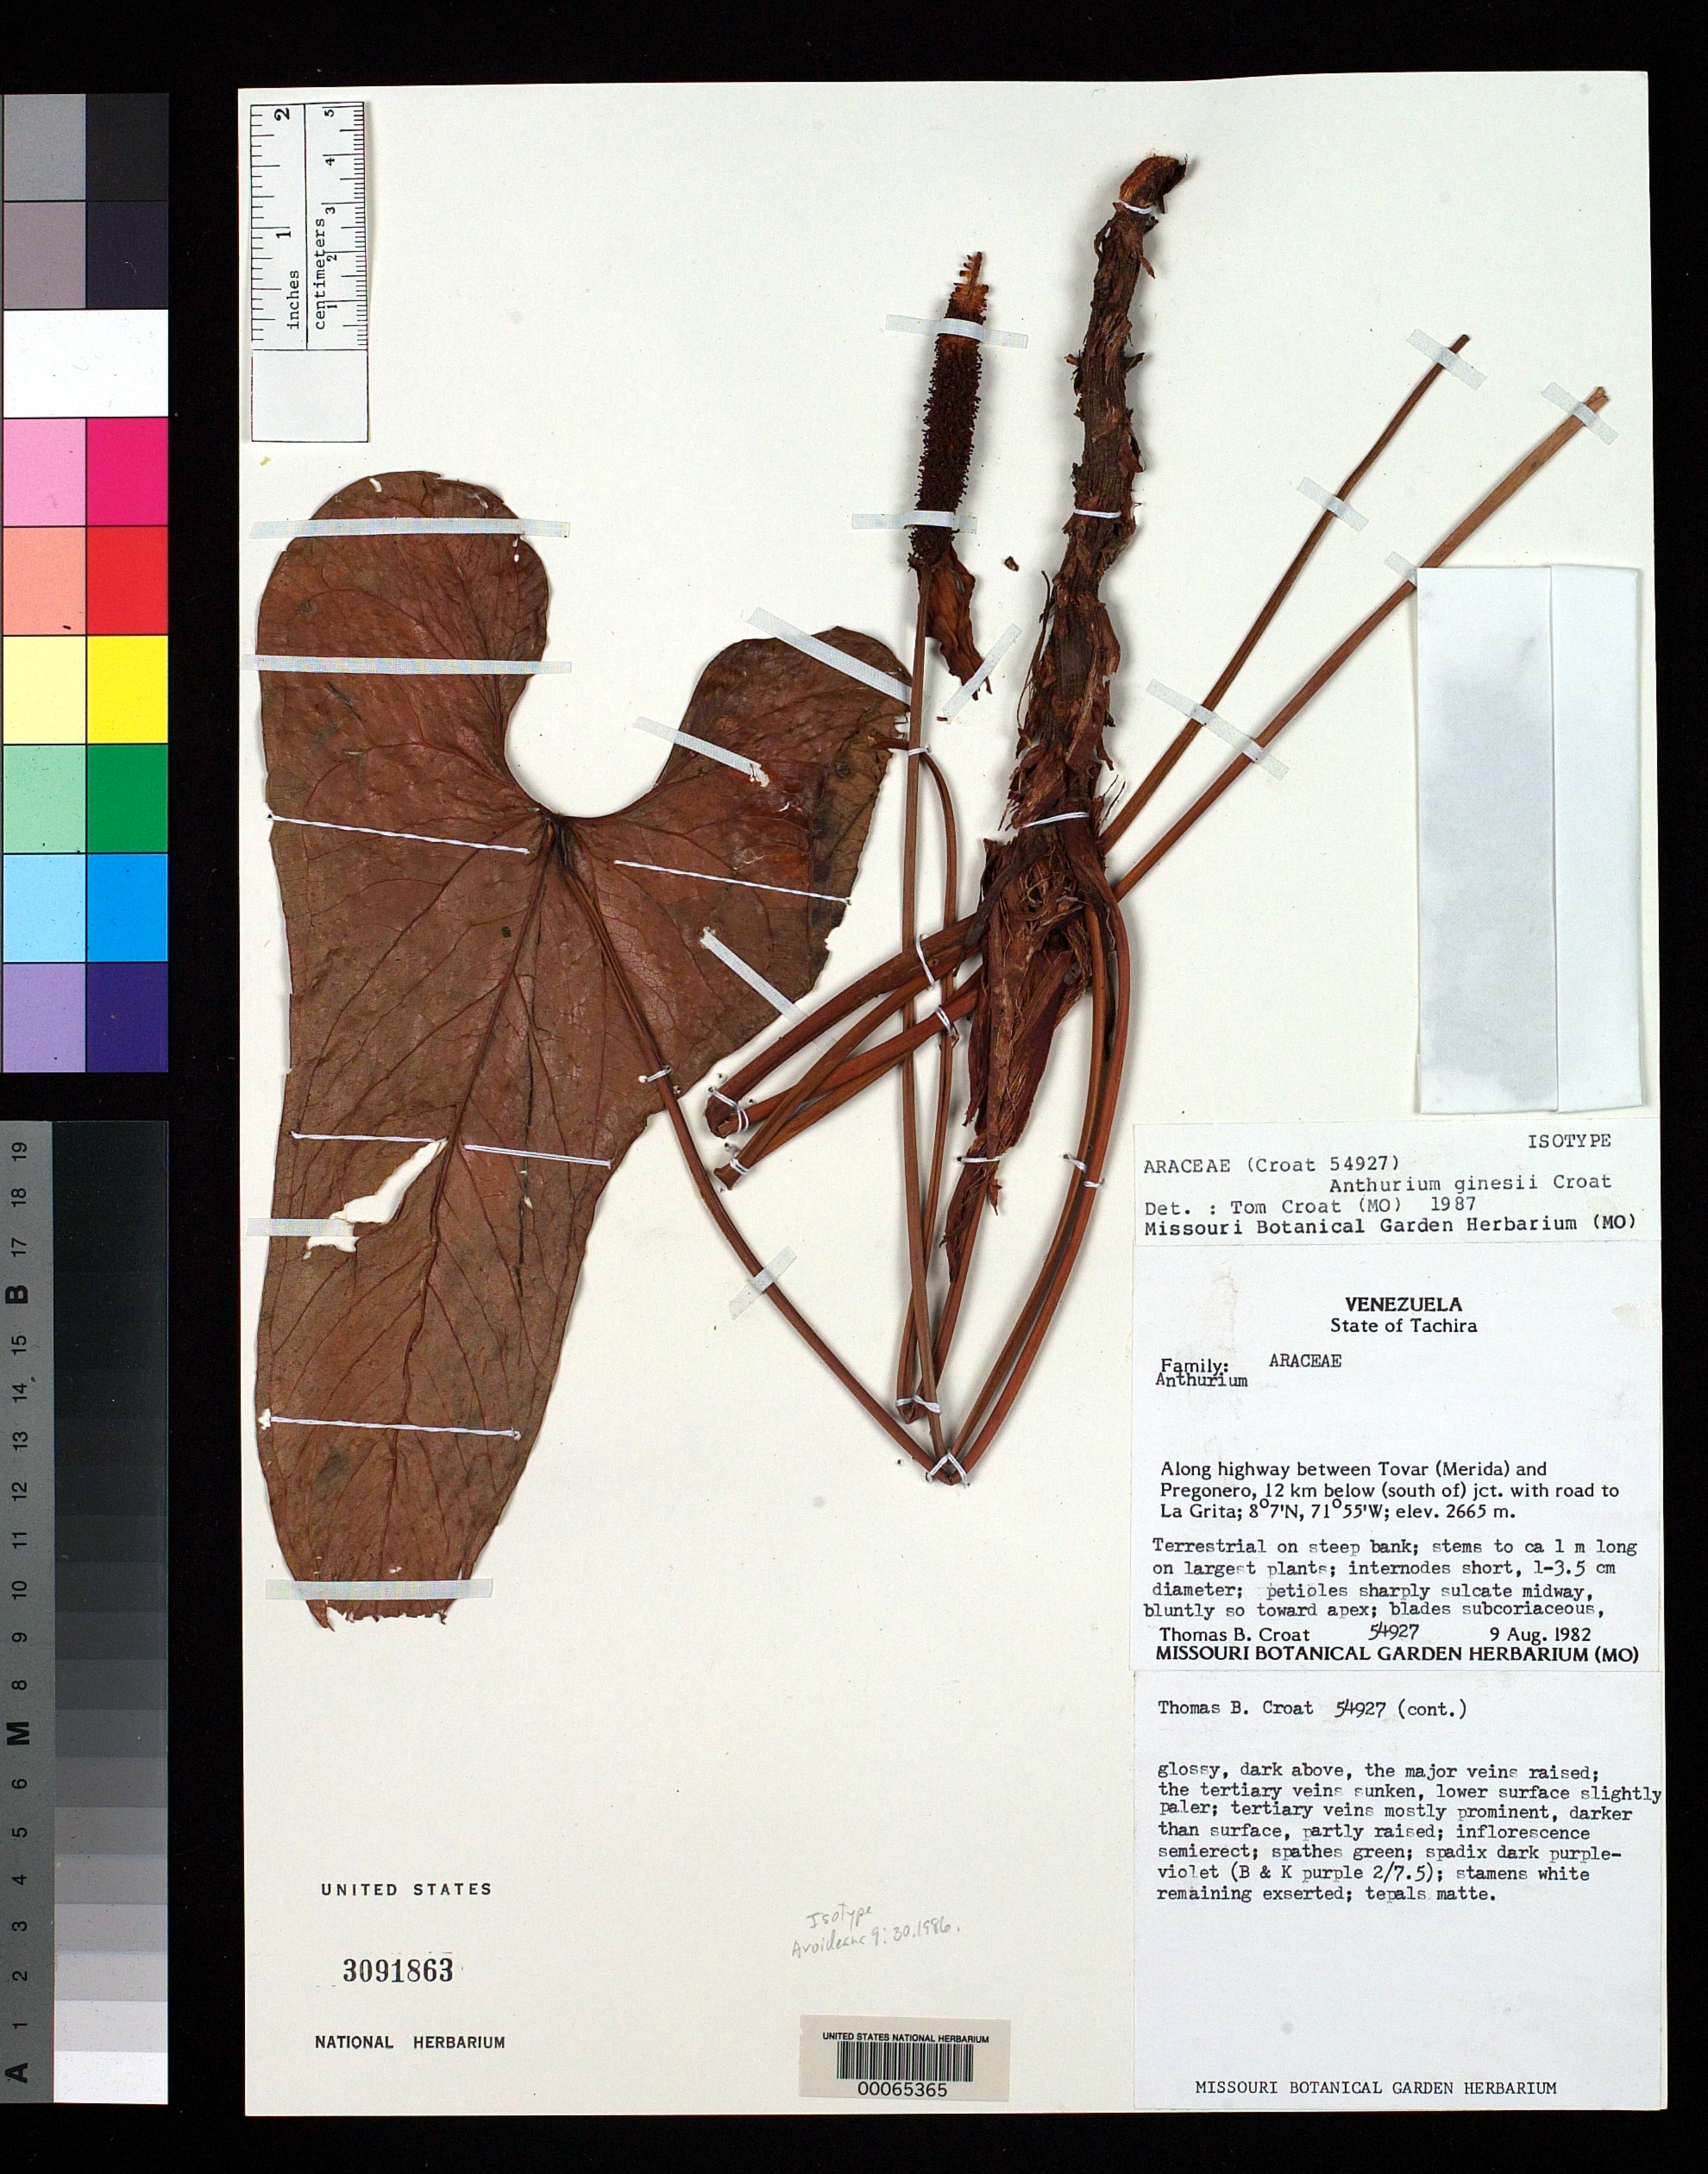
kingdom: Plantae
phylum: Tracheophyta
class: Liliopsida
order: Alismatales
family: Araceae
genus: Anthurium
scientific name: Anthurium ginesii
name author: Croat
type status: Isotype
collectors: T. B. Croat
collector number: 54927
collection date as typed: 09 Aug 1982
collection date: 1982-08-09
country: Venezuela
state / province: Tachira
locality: Along highway between Tovar (Merida) and Pregonero, 12 km S of junction with road to La Grita.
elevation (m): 2665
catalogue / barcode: US 3091863